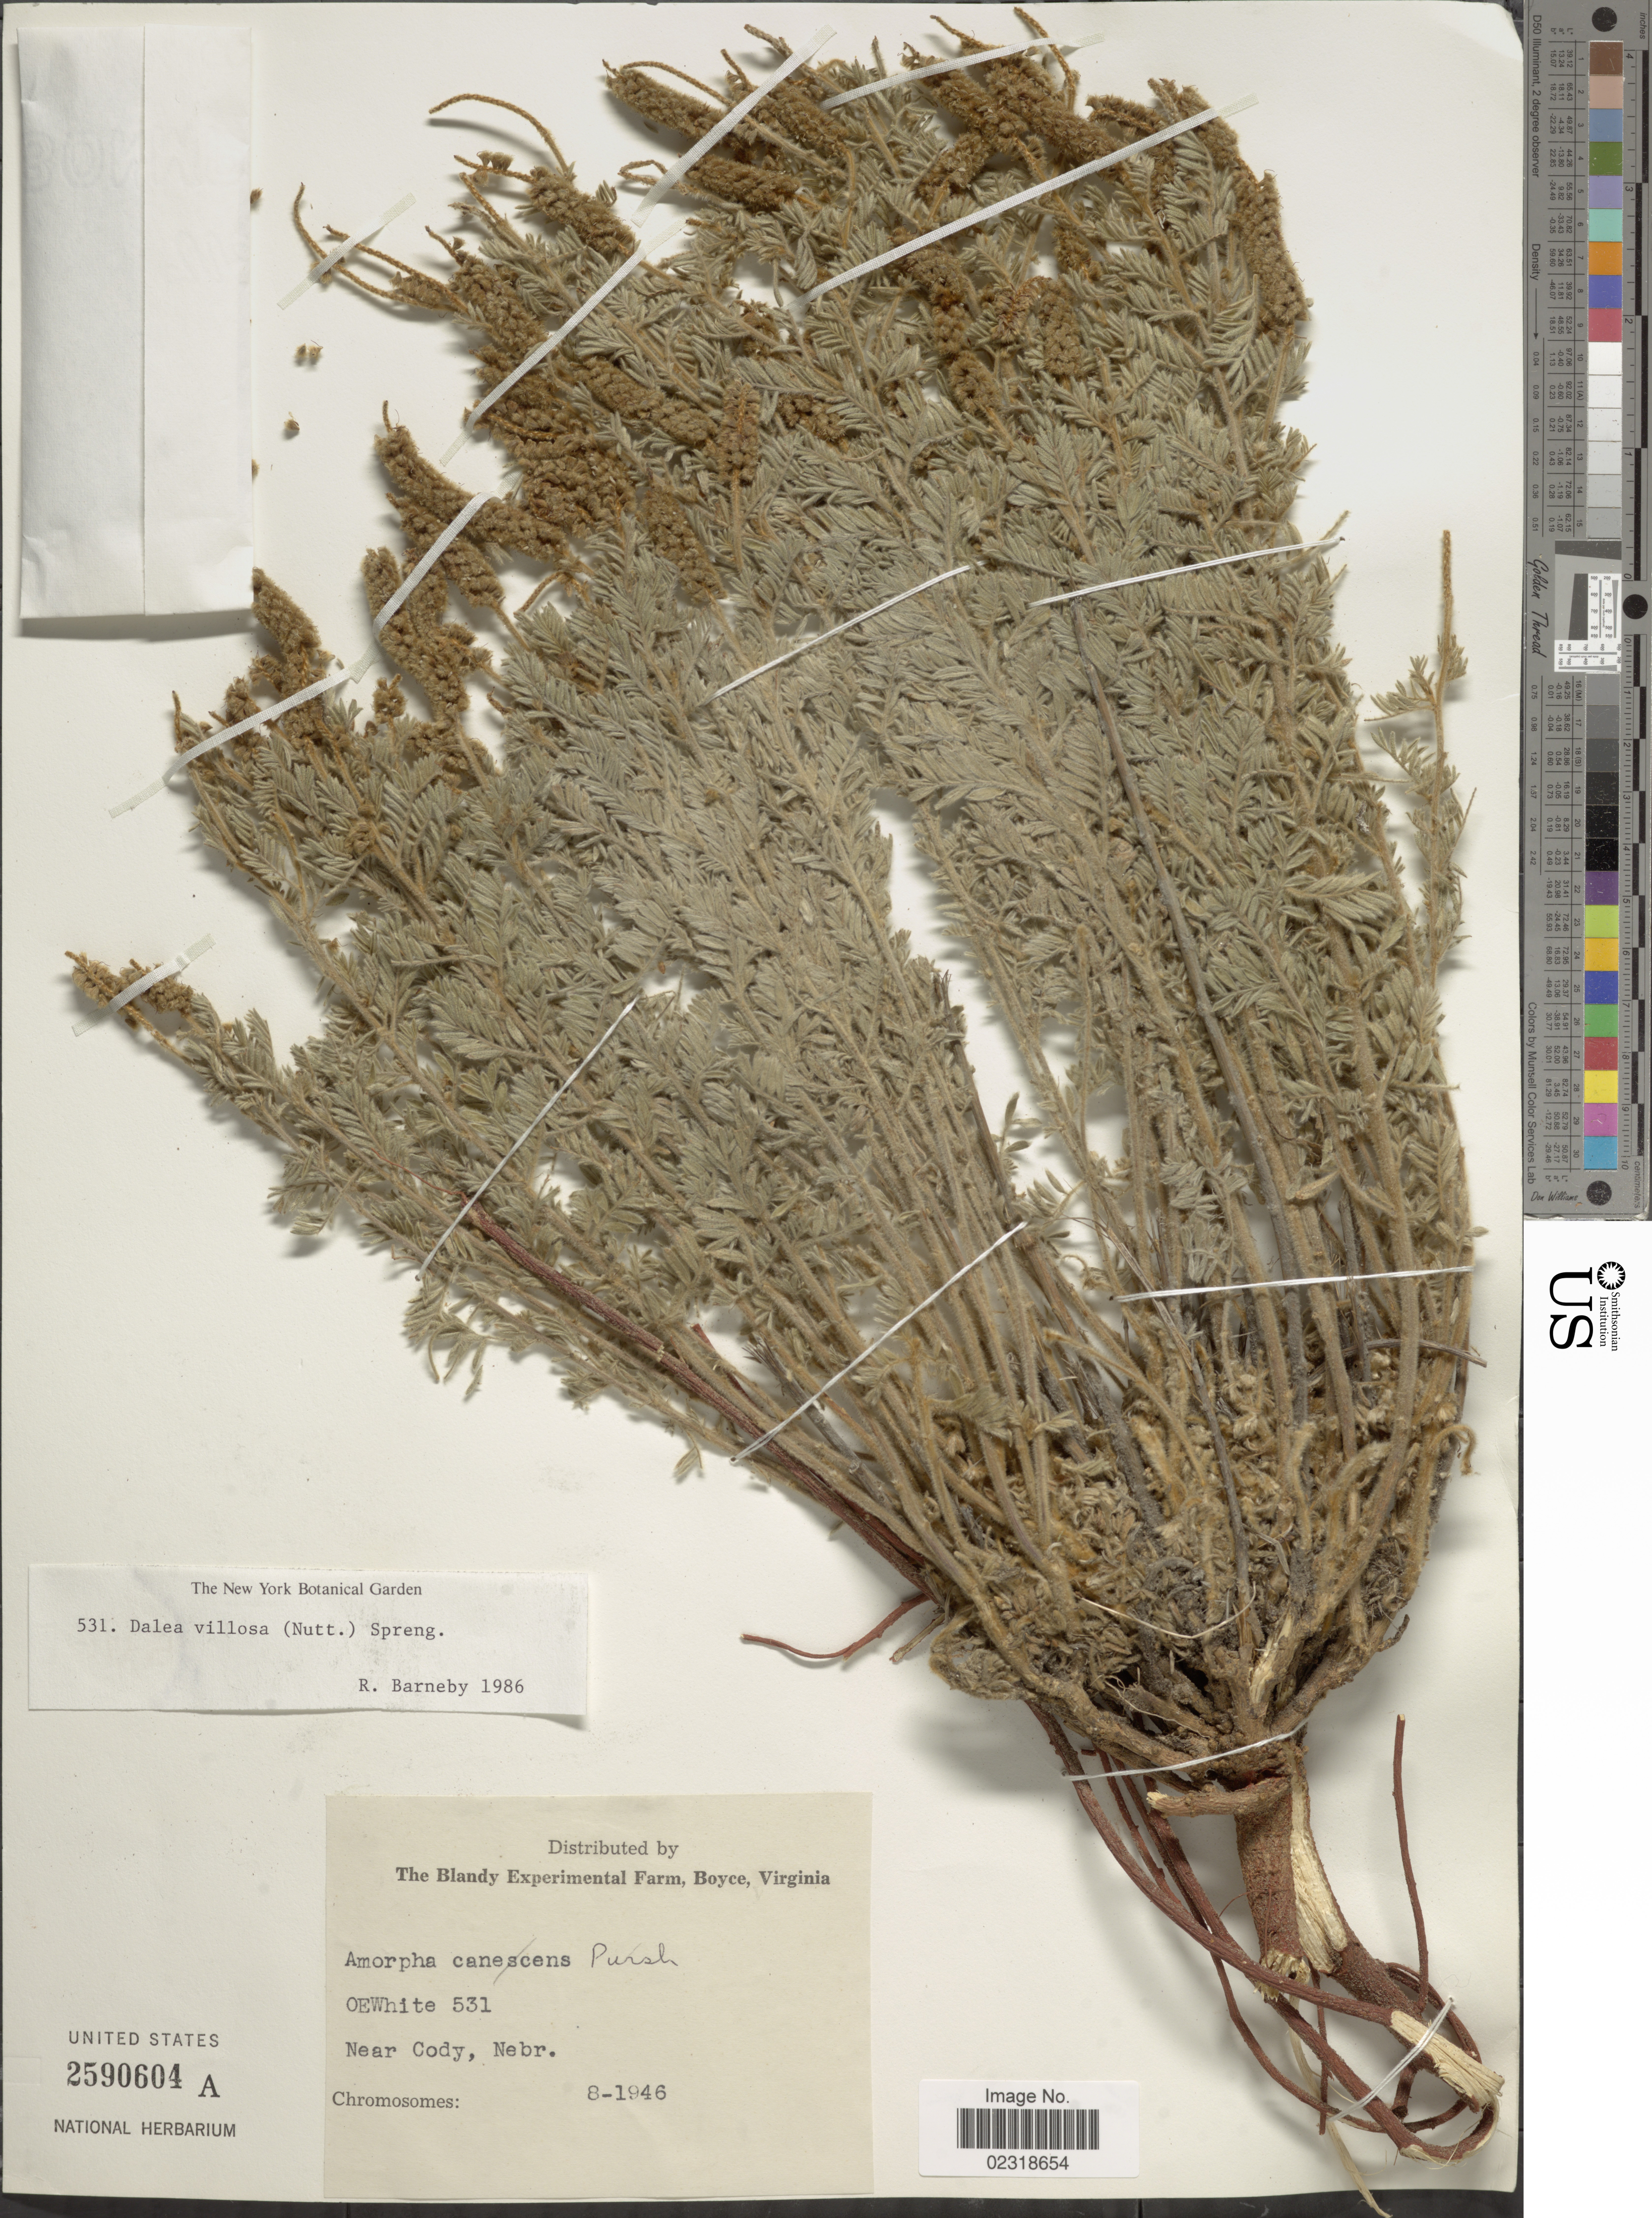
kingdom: Plantae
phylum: Tracheophyta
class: Magnoliopsida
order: Fabales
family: Fabaceae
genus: Dalea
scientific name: Dalea villosa var. villosa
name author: (Nutt.) Spreng.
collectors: O. E. White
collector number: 531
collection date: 1946-08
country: United States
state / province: Nebraska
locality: Near Cody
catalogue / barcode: US 2590604A